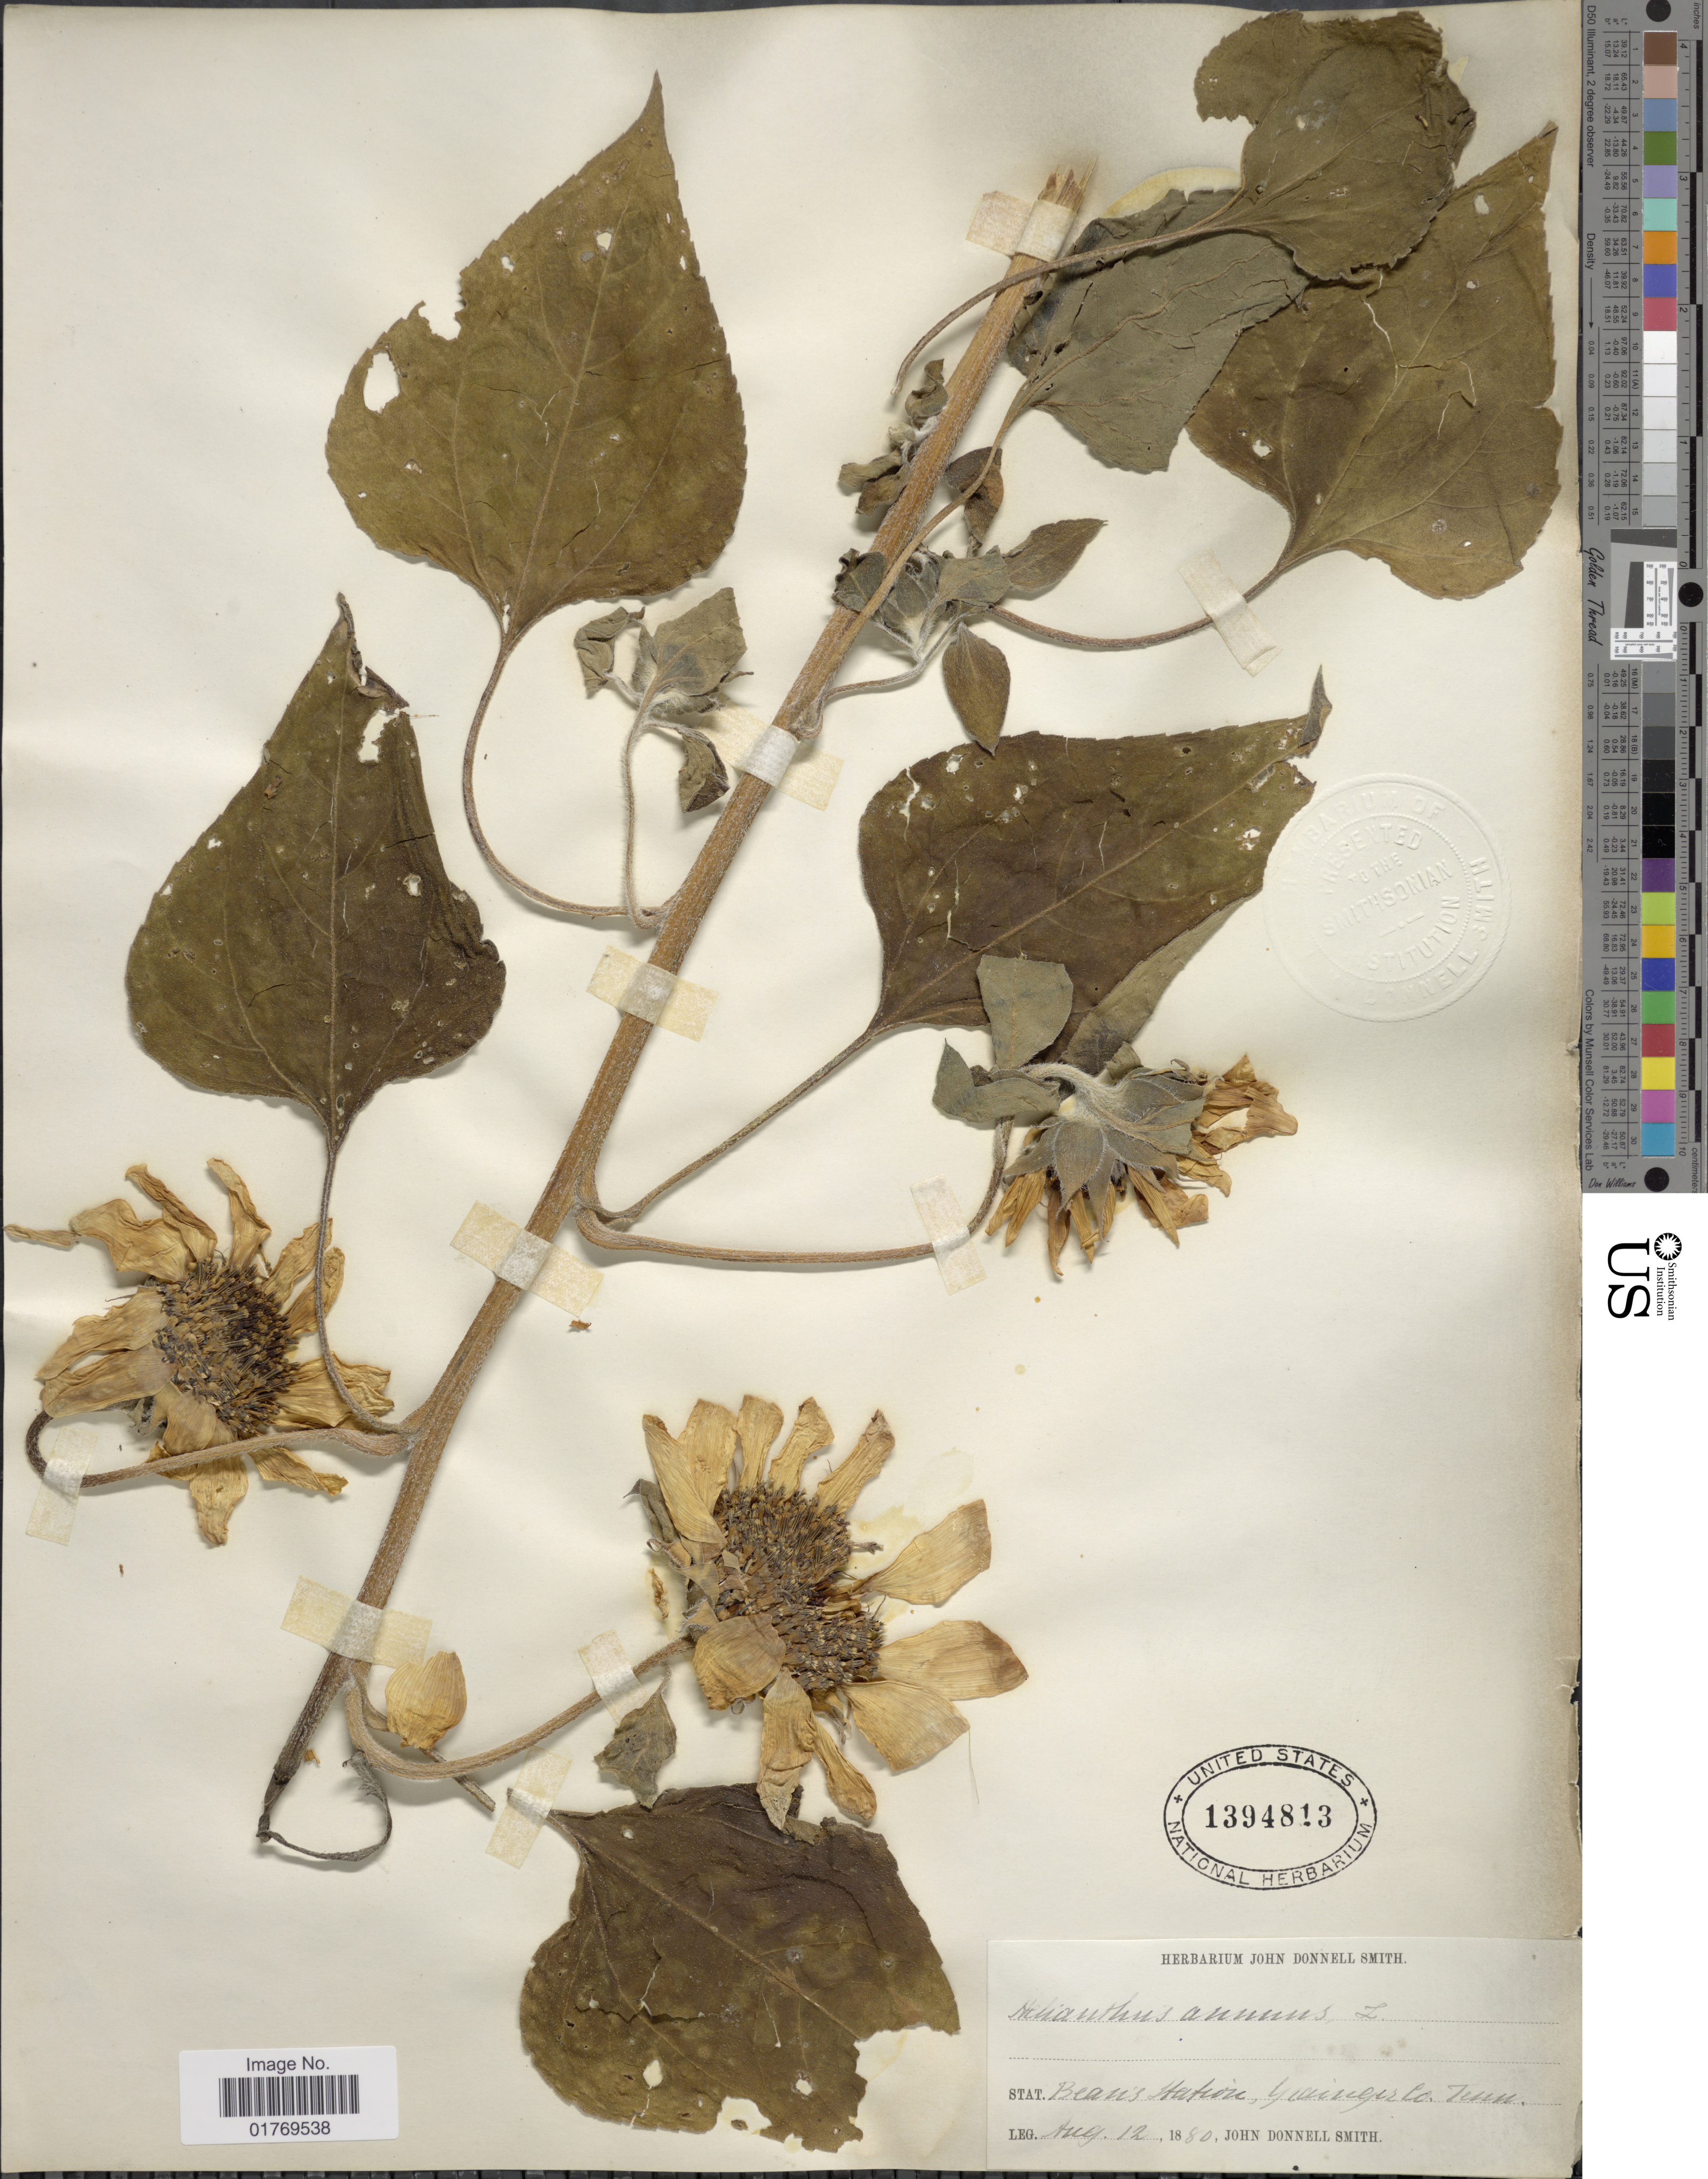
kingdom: Plantae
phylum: Tracheophyta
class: Magnoliopsida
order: Asterales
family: Asteraceae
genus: Helianthus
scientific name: Helianthus annuus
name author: L.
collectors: J. Donnell Smith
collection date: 1880-08-12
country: United States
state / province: Tennessee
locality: Bean's Station, Grainger Co. Tenn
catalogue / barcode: US 1394813